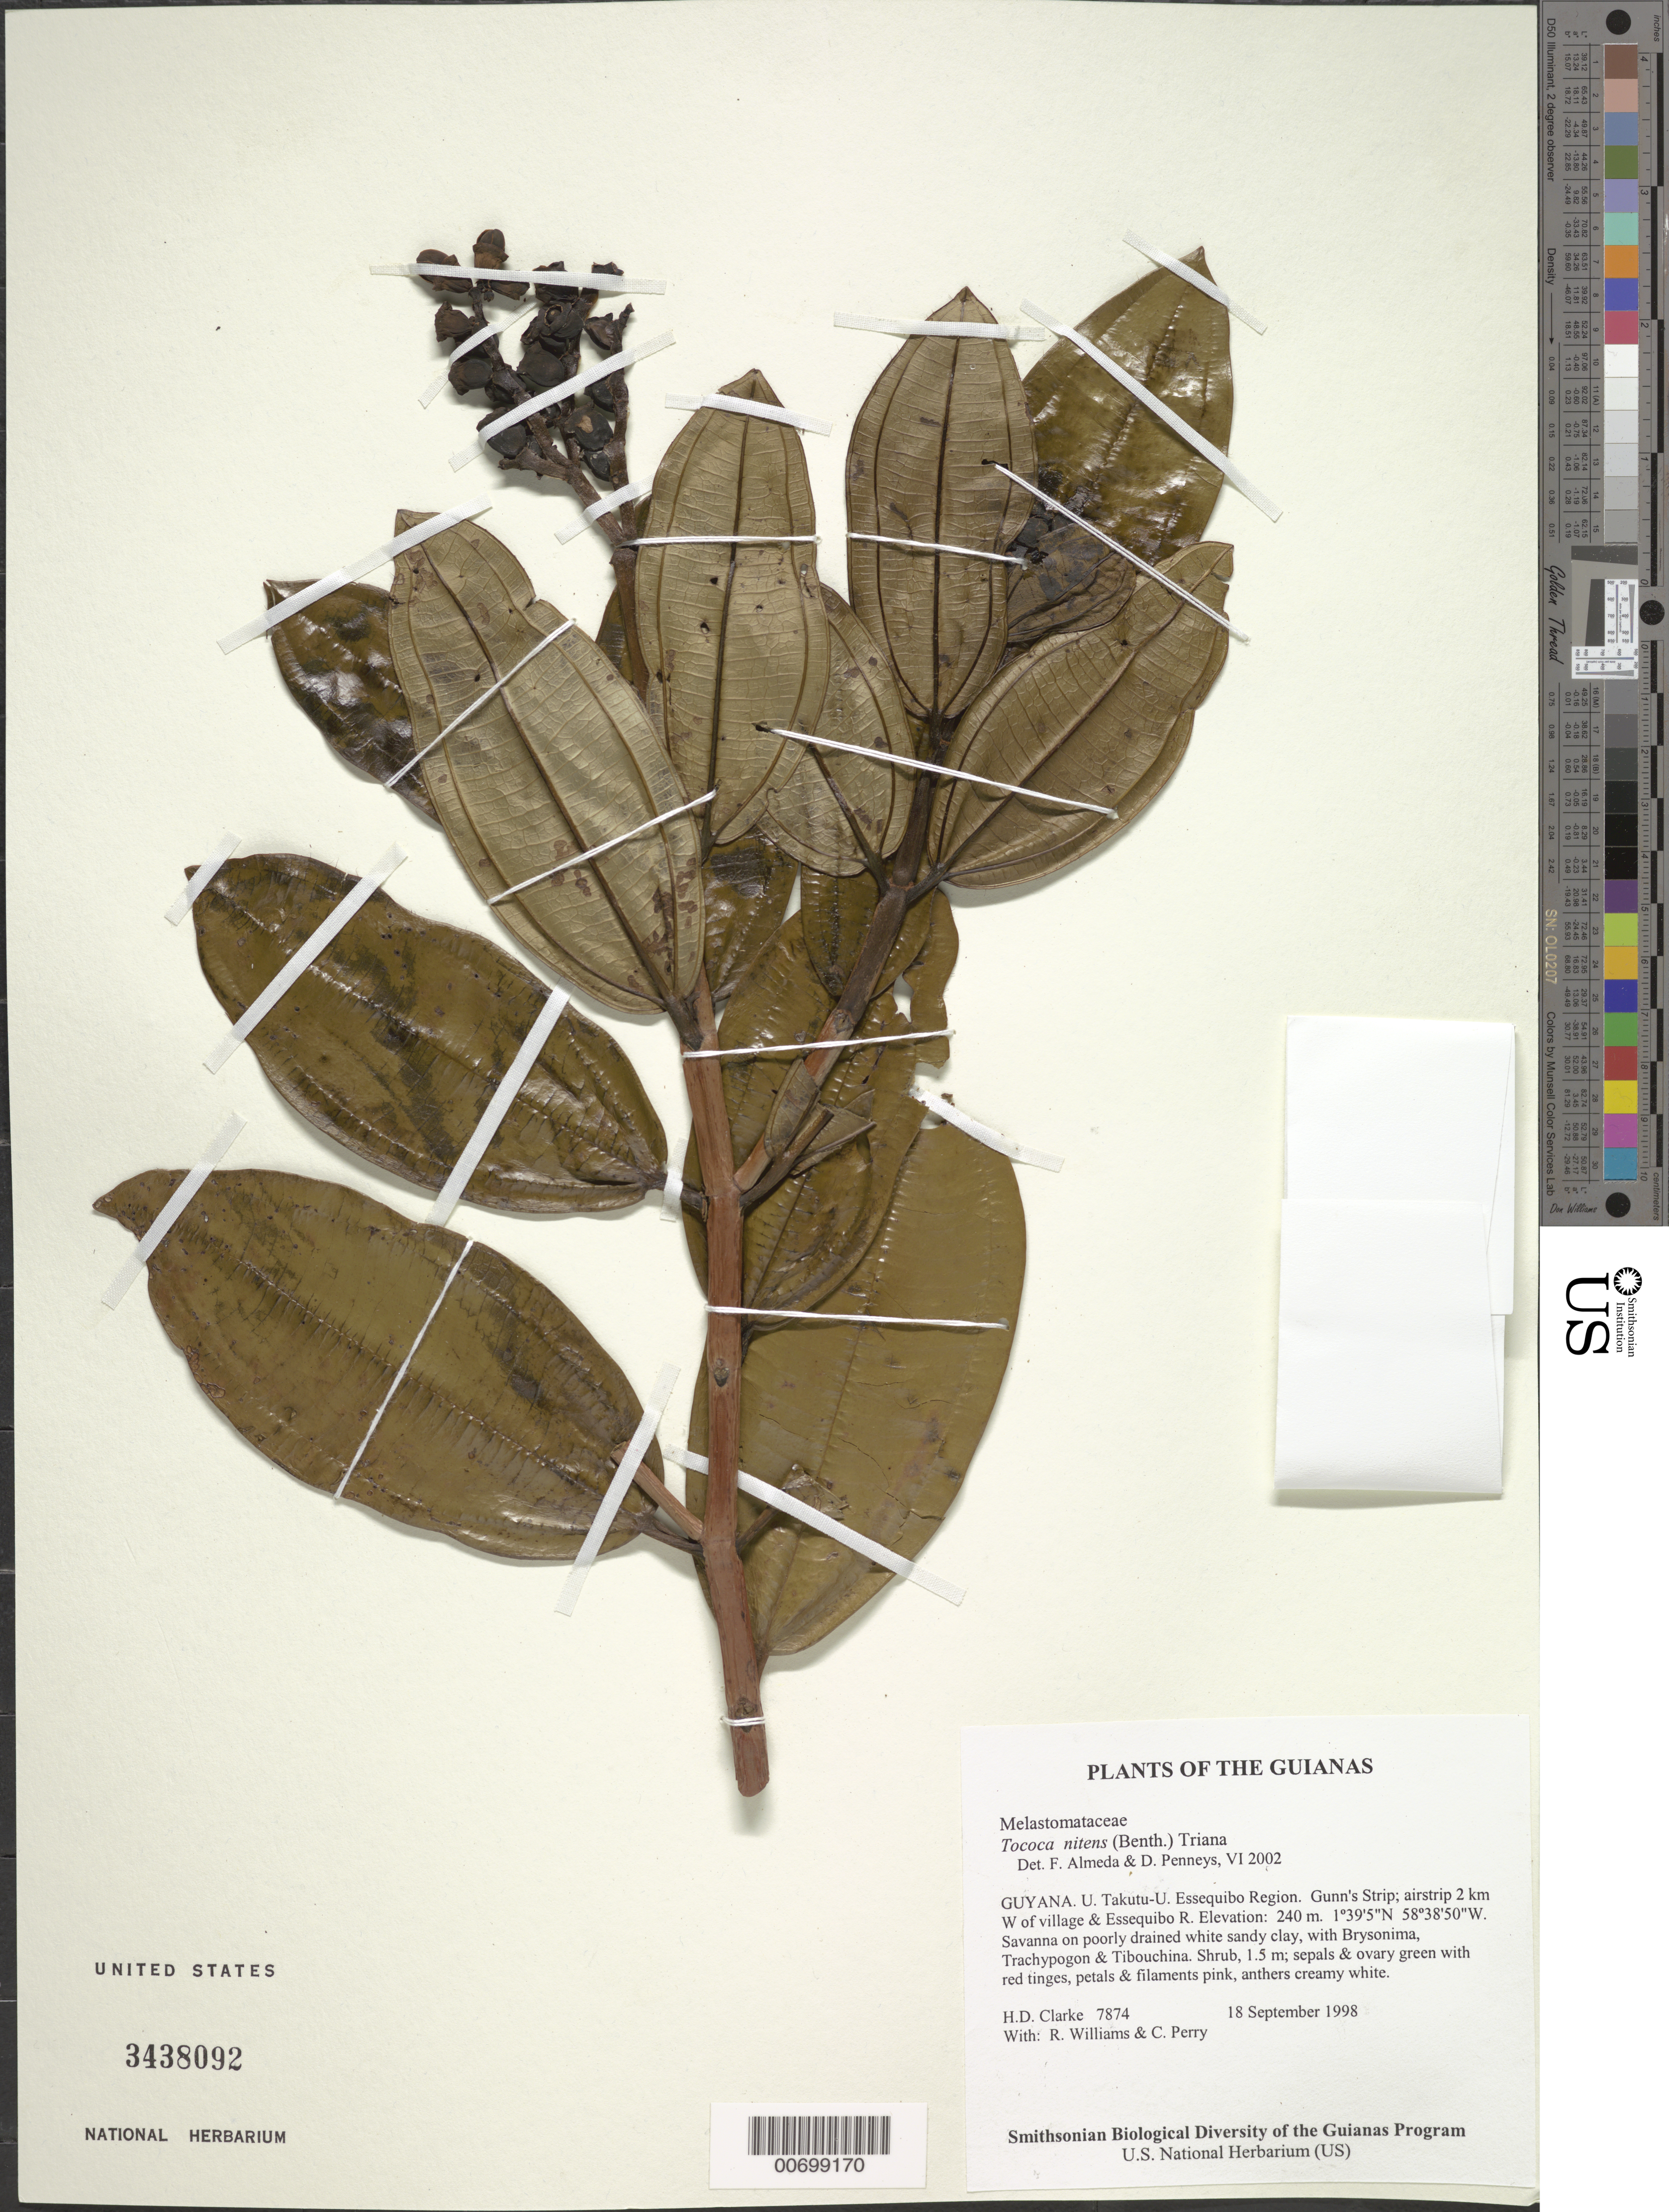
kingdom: Plantae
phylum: Tracheophyta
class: Magnoliopsida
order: Myrtales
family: Melastomataceae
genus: Tococa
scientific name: Tococa nitens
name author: (Benth.) Triana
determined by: Almeda, F.; Penneys, D. S.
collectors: H. D. Clarke, R. Williams & C. Perry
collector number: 7874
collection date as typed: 18 September 1998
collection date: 1998-09-18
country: Guyana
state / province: U. Takutu-U. Essequibo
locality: Gunn's Strip; airstrip 2 km W of village & Essequibo R.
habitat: Savanna on poorly drained white sandy clay, with Brysonima, Trachypogon & Tibouchina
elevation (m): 240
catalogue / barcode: US 3438092